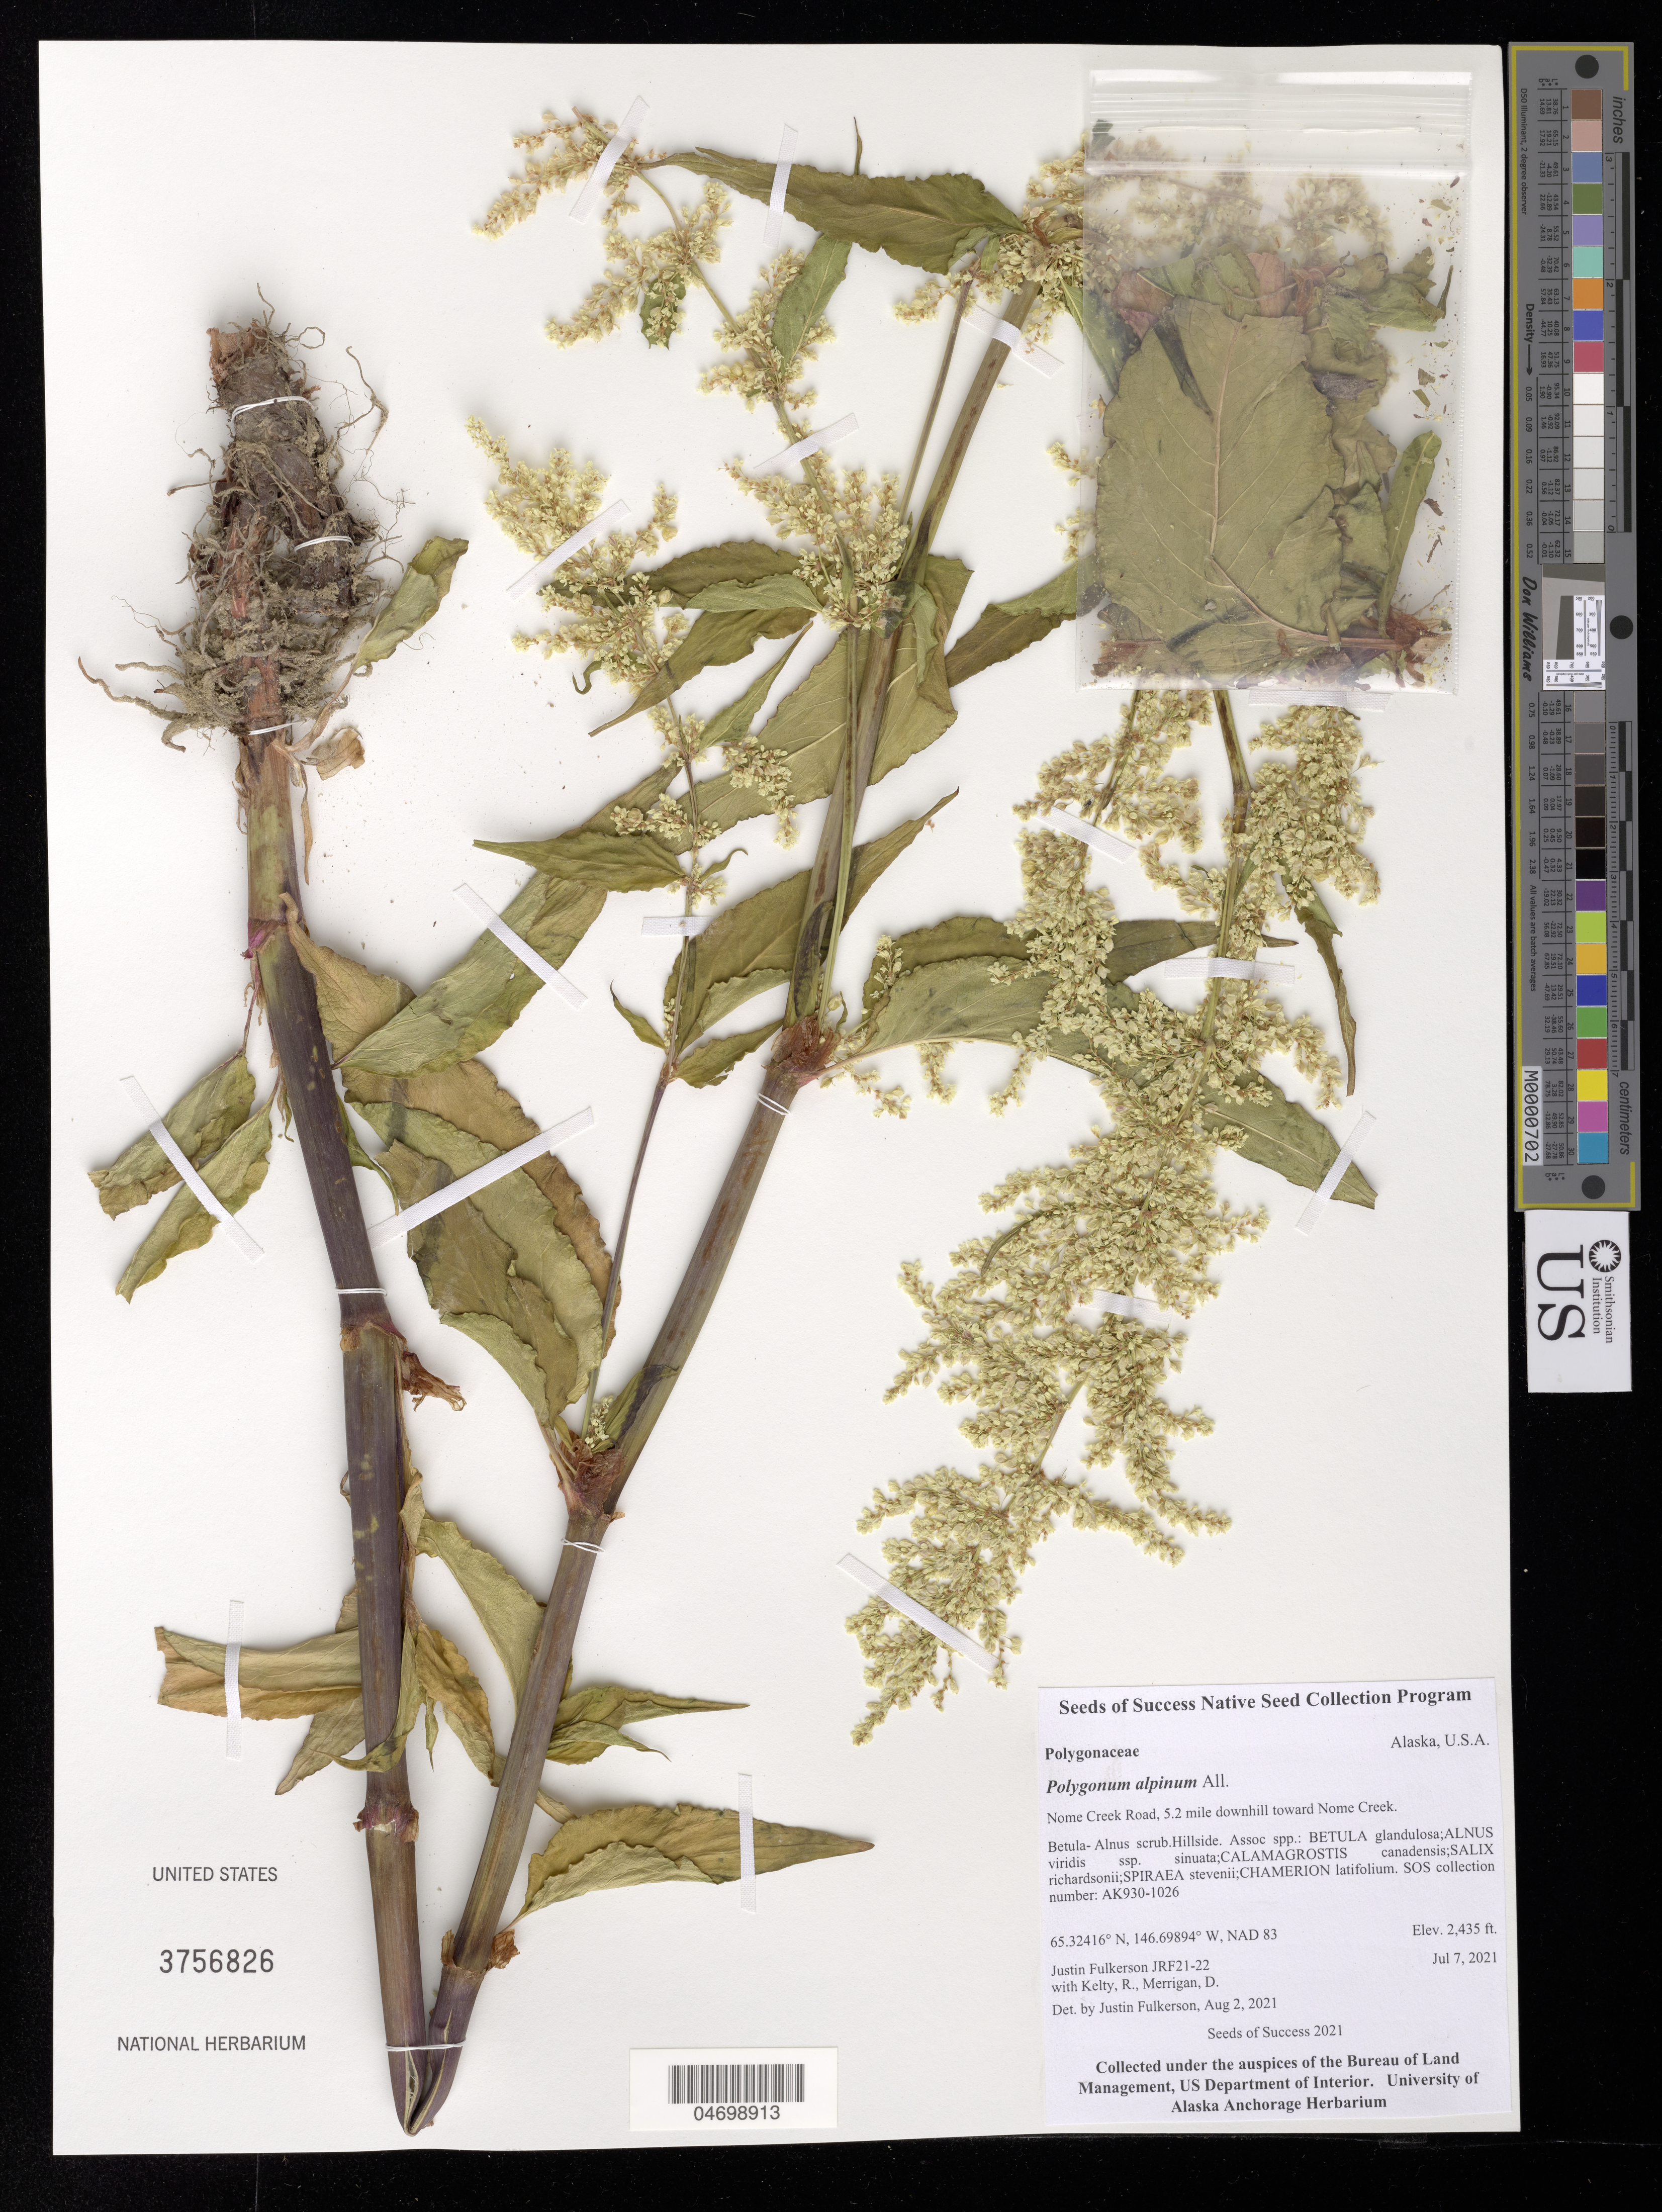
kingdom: Plantae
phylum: Tracheophyta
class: Magnoliopsida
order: Caryophyllales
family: Polygonaceae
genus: Polygonum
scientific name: Polygonum alpinum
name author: All.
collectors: J. Fulkerson, R. Kelty & D. Merrigan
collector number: AK930-1026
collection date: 2021-07-07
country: United States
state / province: Alaska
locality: Nome Creek Road, 5.2 mi. downhill toward Nome Creek.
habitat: Betula-Alnus scrub. Hllside. With Betula glandulosa, Salix richardsonii, Spiraea stevenii, ect.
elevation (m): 742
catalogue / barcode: US 3756826